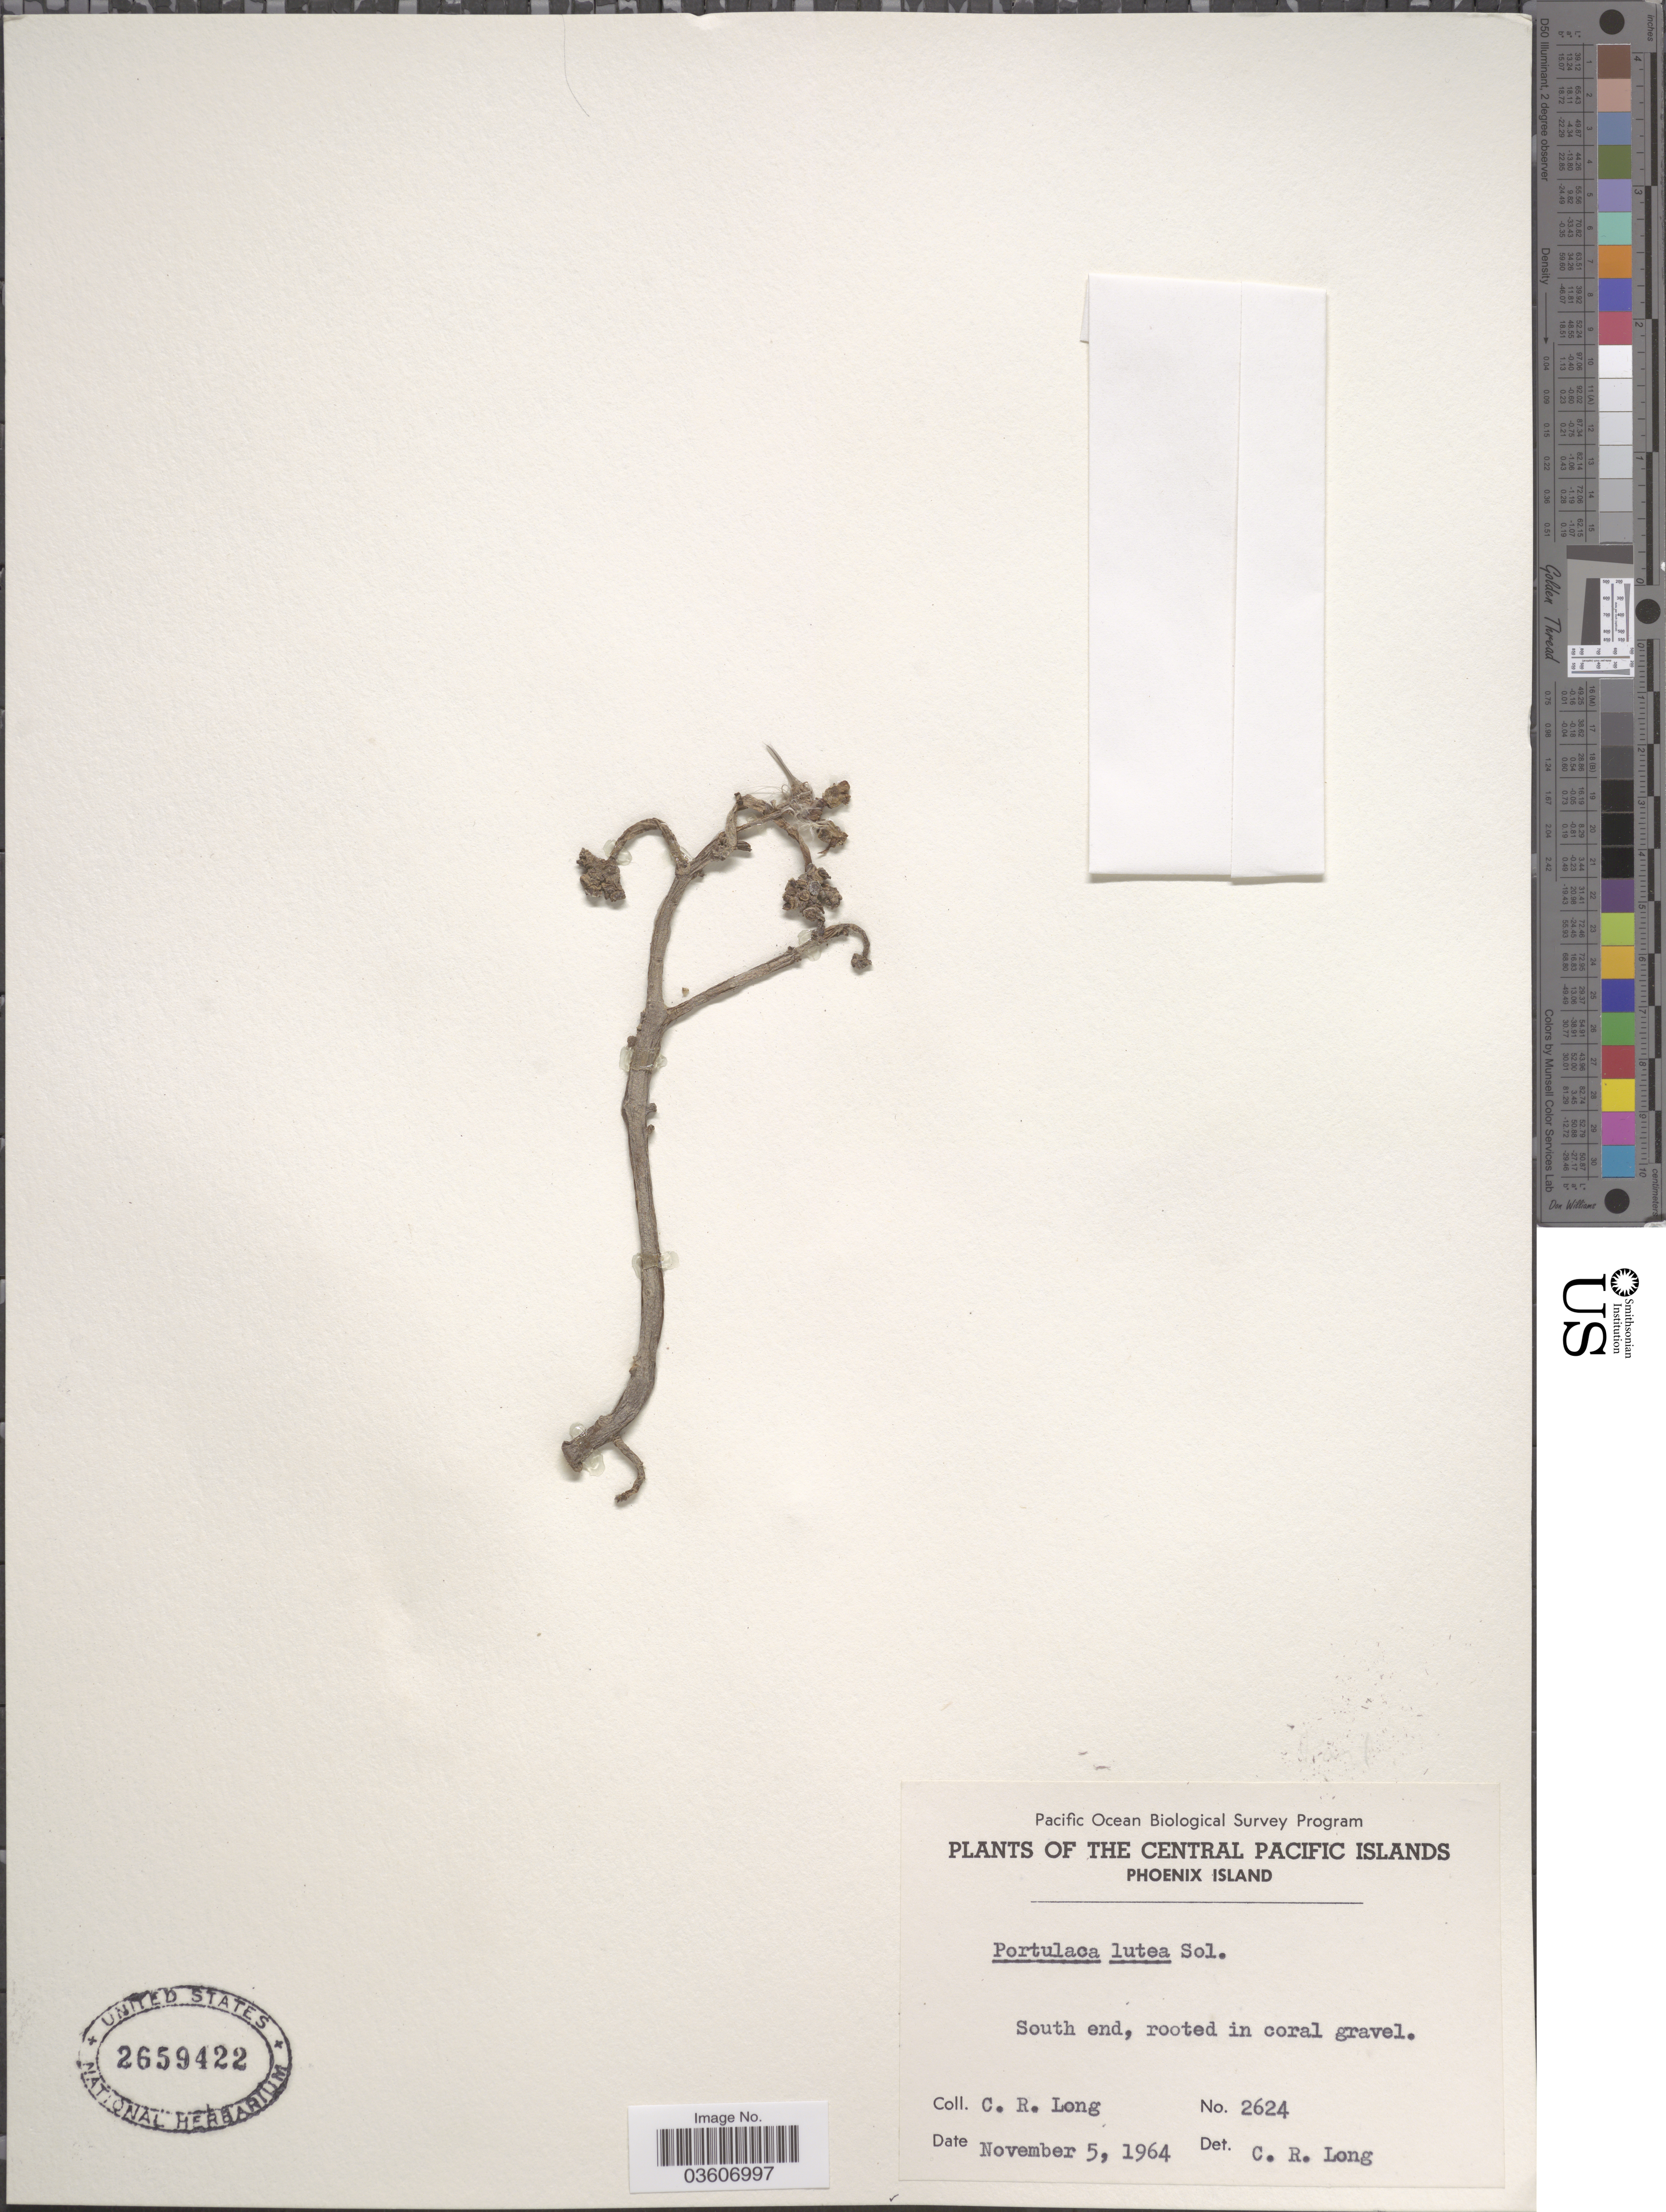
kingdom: Plantae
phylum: Tracheophyta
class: Magnoliopsida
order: Caryophyllales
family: Portulacaceae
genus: Portulaca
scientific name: Portulaca lutea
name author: Sol. ex G. Forst.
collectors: C. R. Long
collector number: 2624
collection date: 1964-11-05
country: Kiribati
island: Rawaki (Phoenix) Island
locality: The Central Pacific Islands. Phoenix Island. South end.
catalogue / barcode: US 2659422